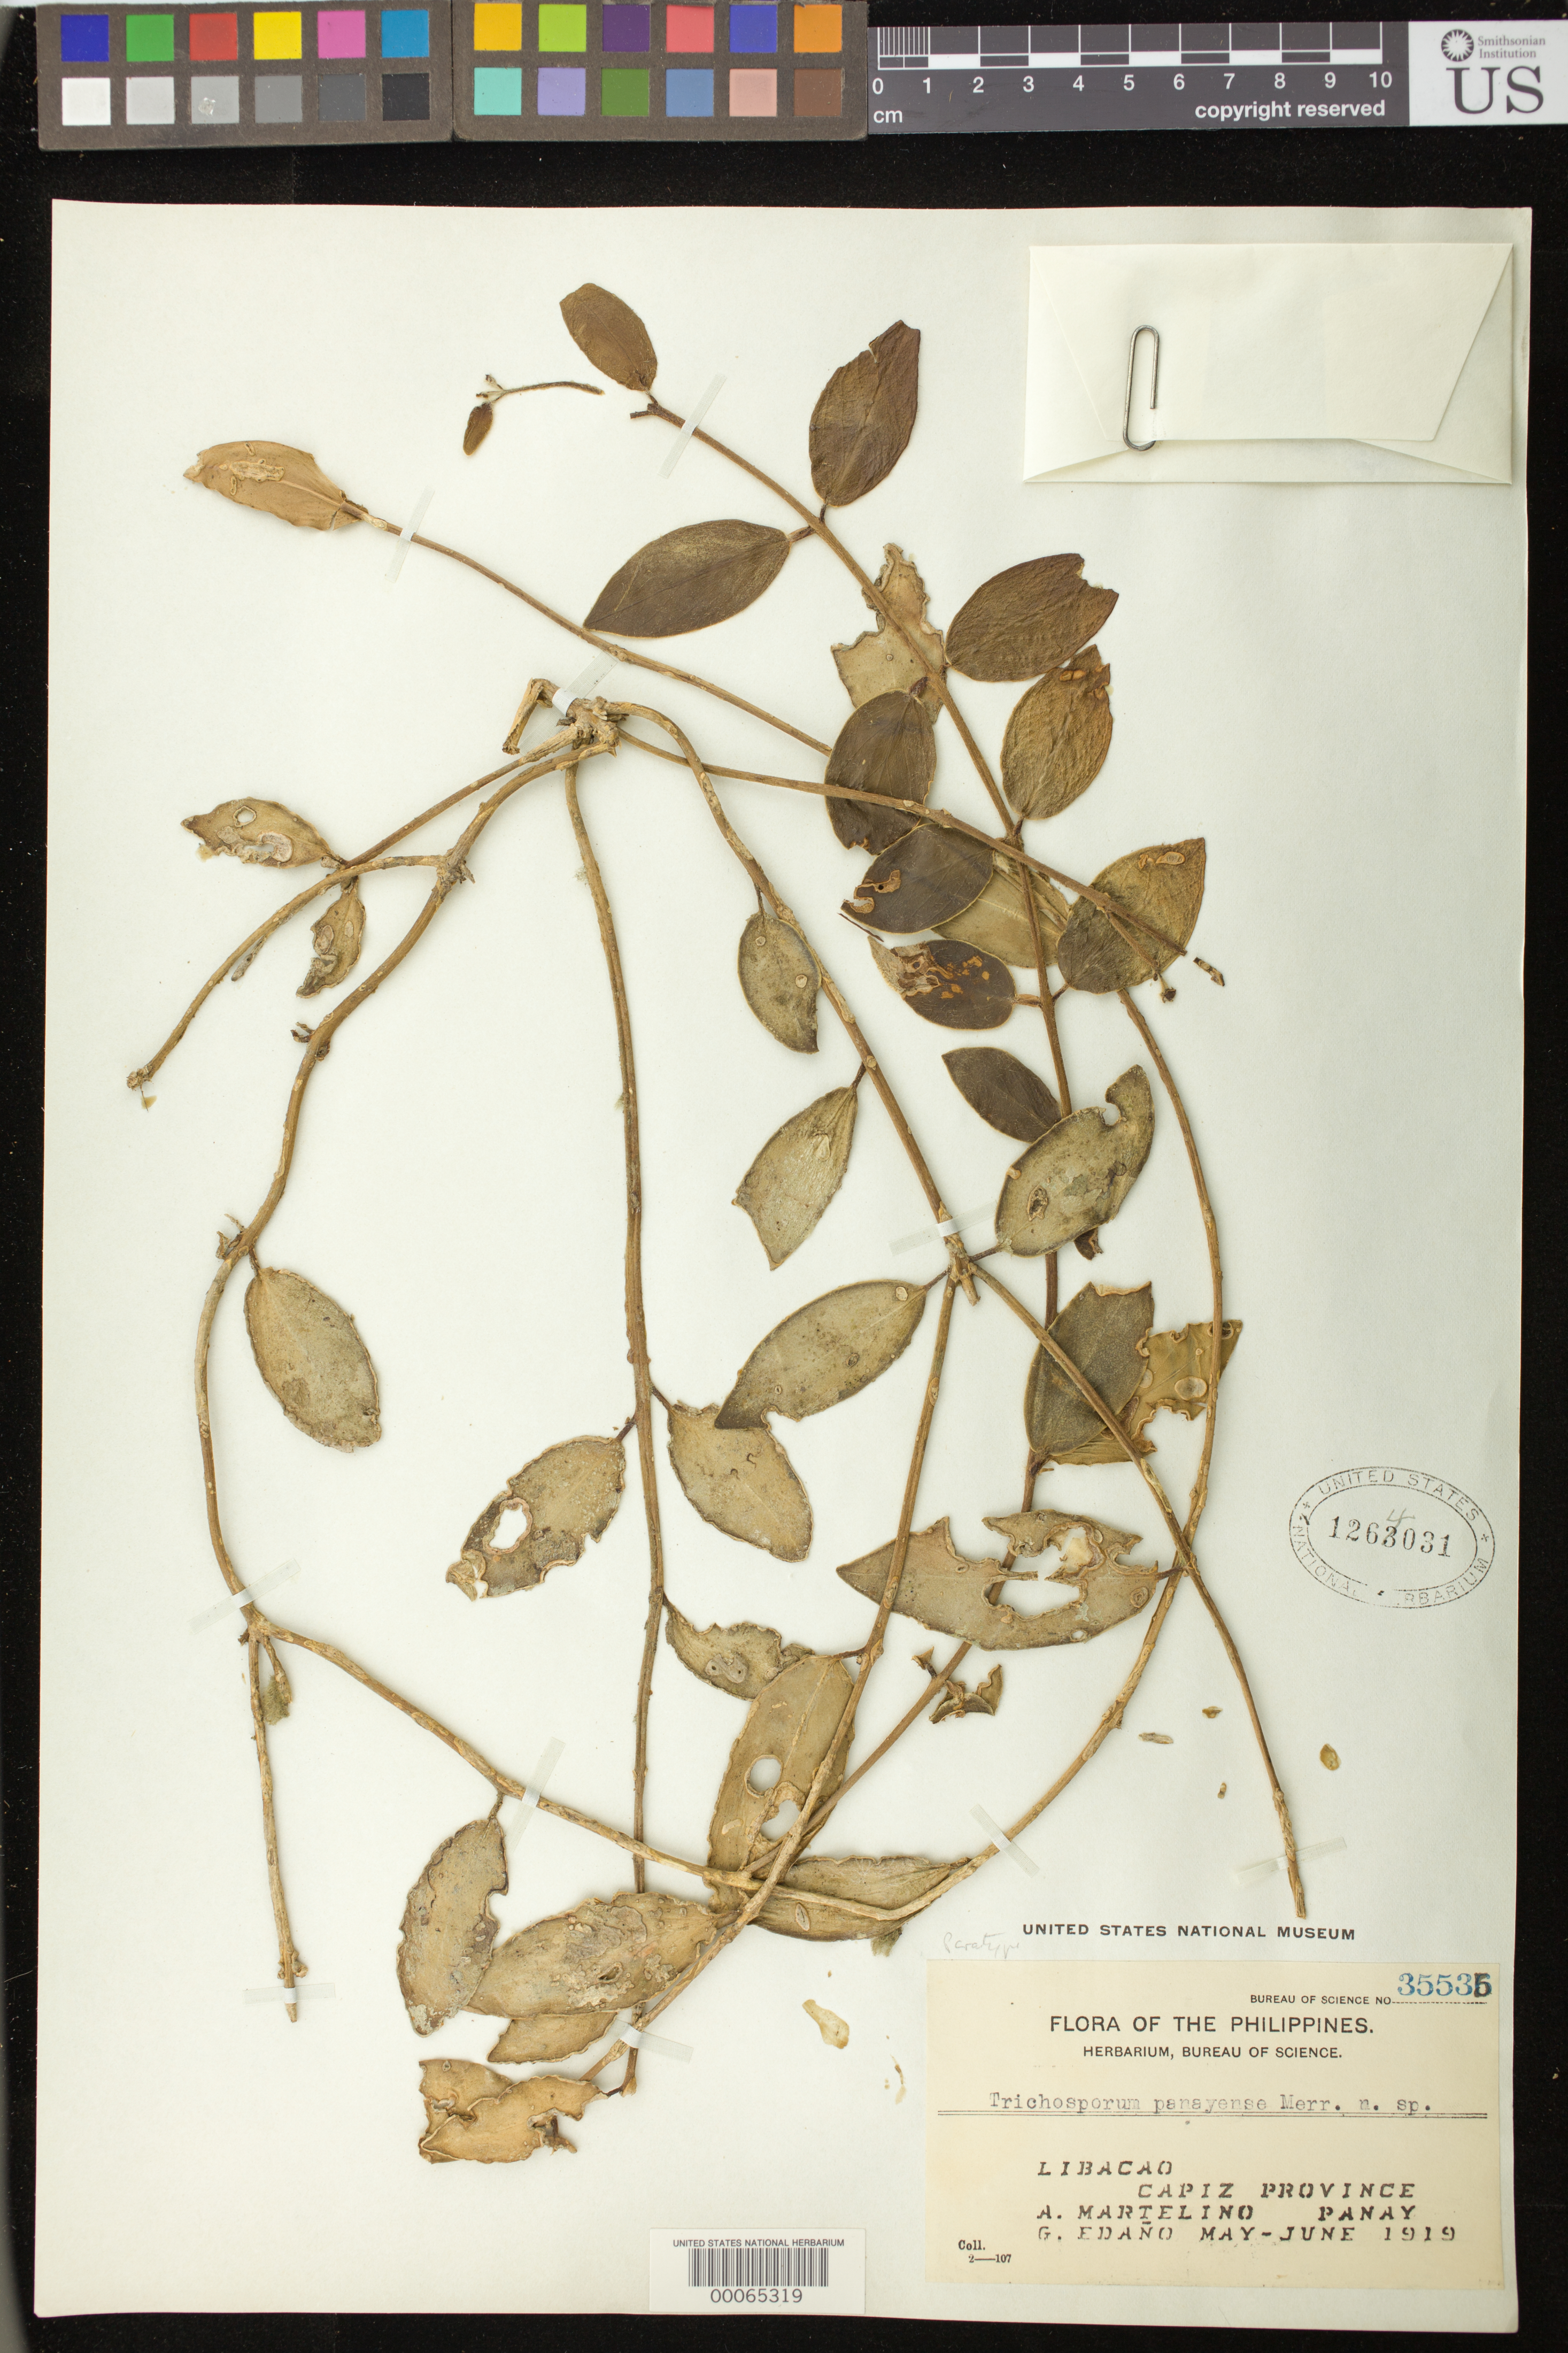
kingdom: Plantae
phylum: Tracheophyta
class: Magnoliopsida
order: Lamiales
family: Gesneriaceae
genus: Trichosporum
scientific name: Trichosporum panayense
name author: Merr.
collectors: A. Martelino & G. E. Edaño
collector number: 35535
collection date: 1919-05/1919-06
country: Philippines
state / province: Western Visayas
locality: Libacao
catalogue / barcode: US 1264031